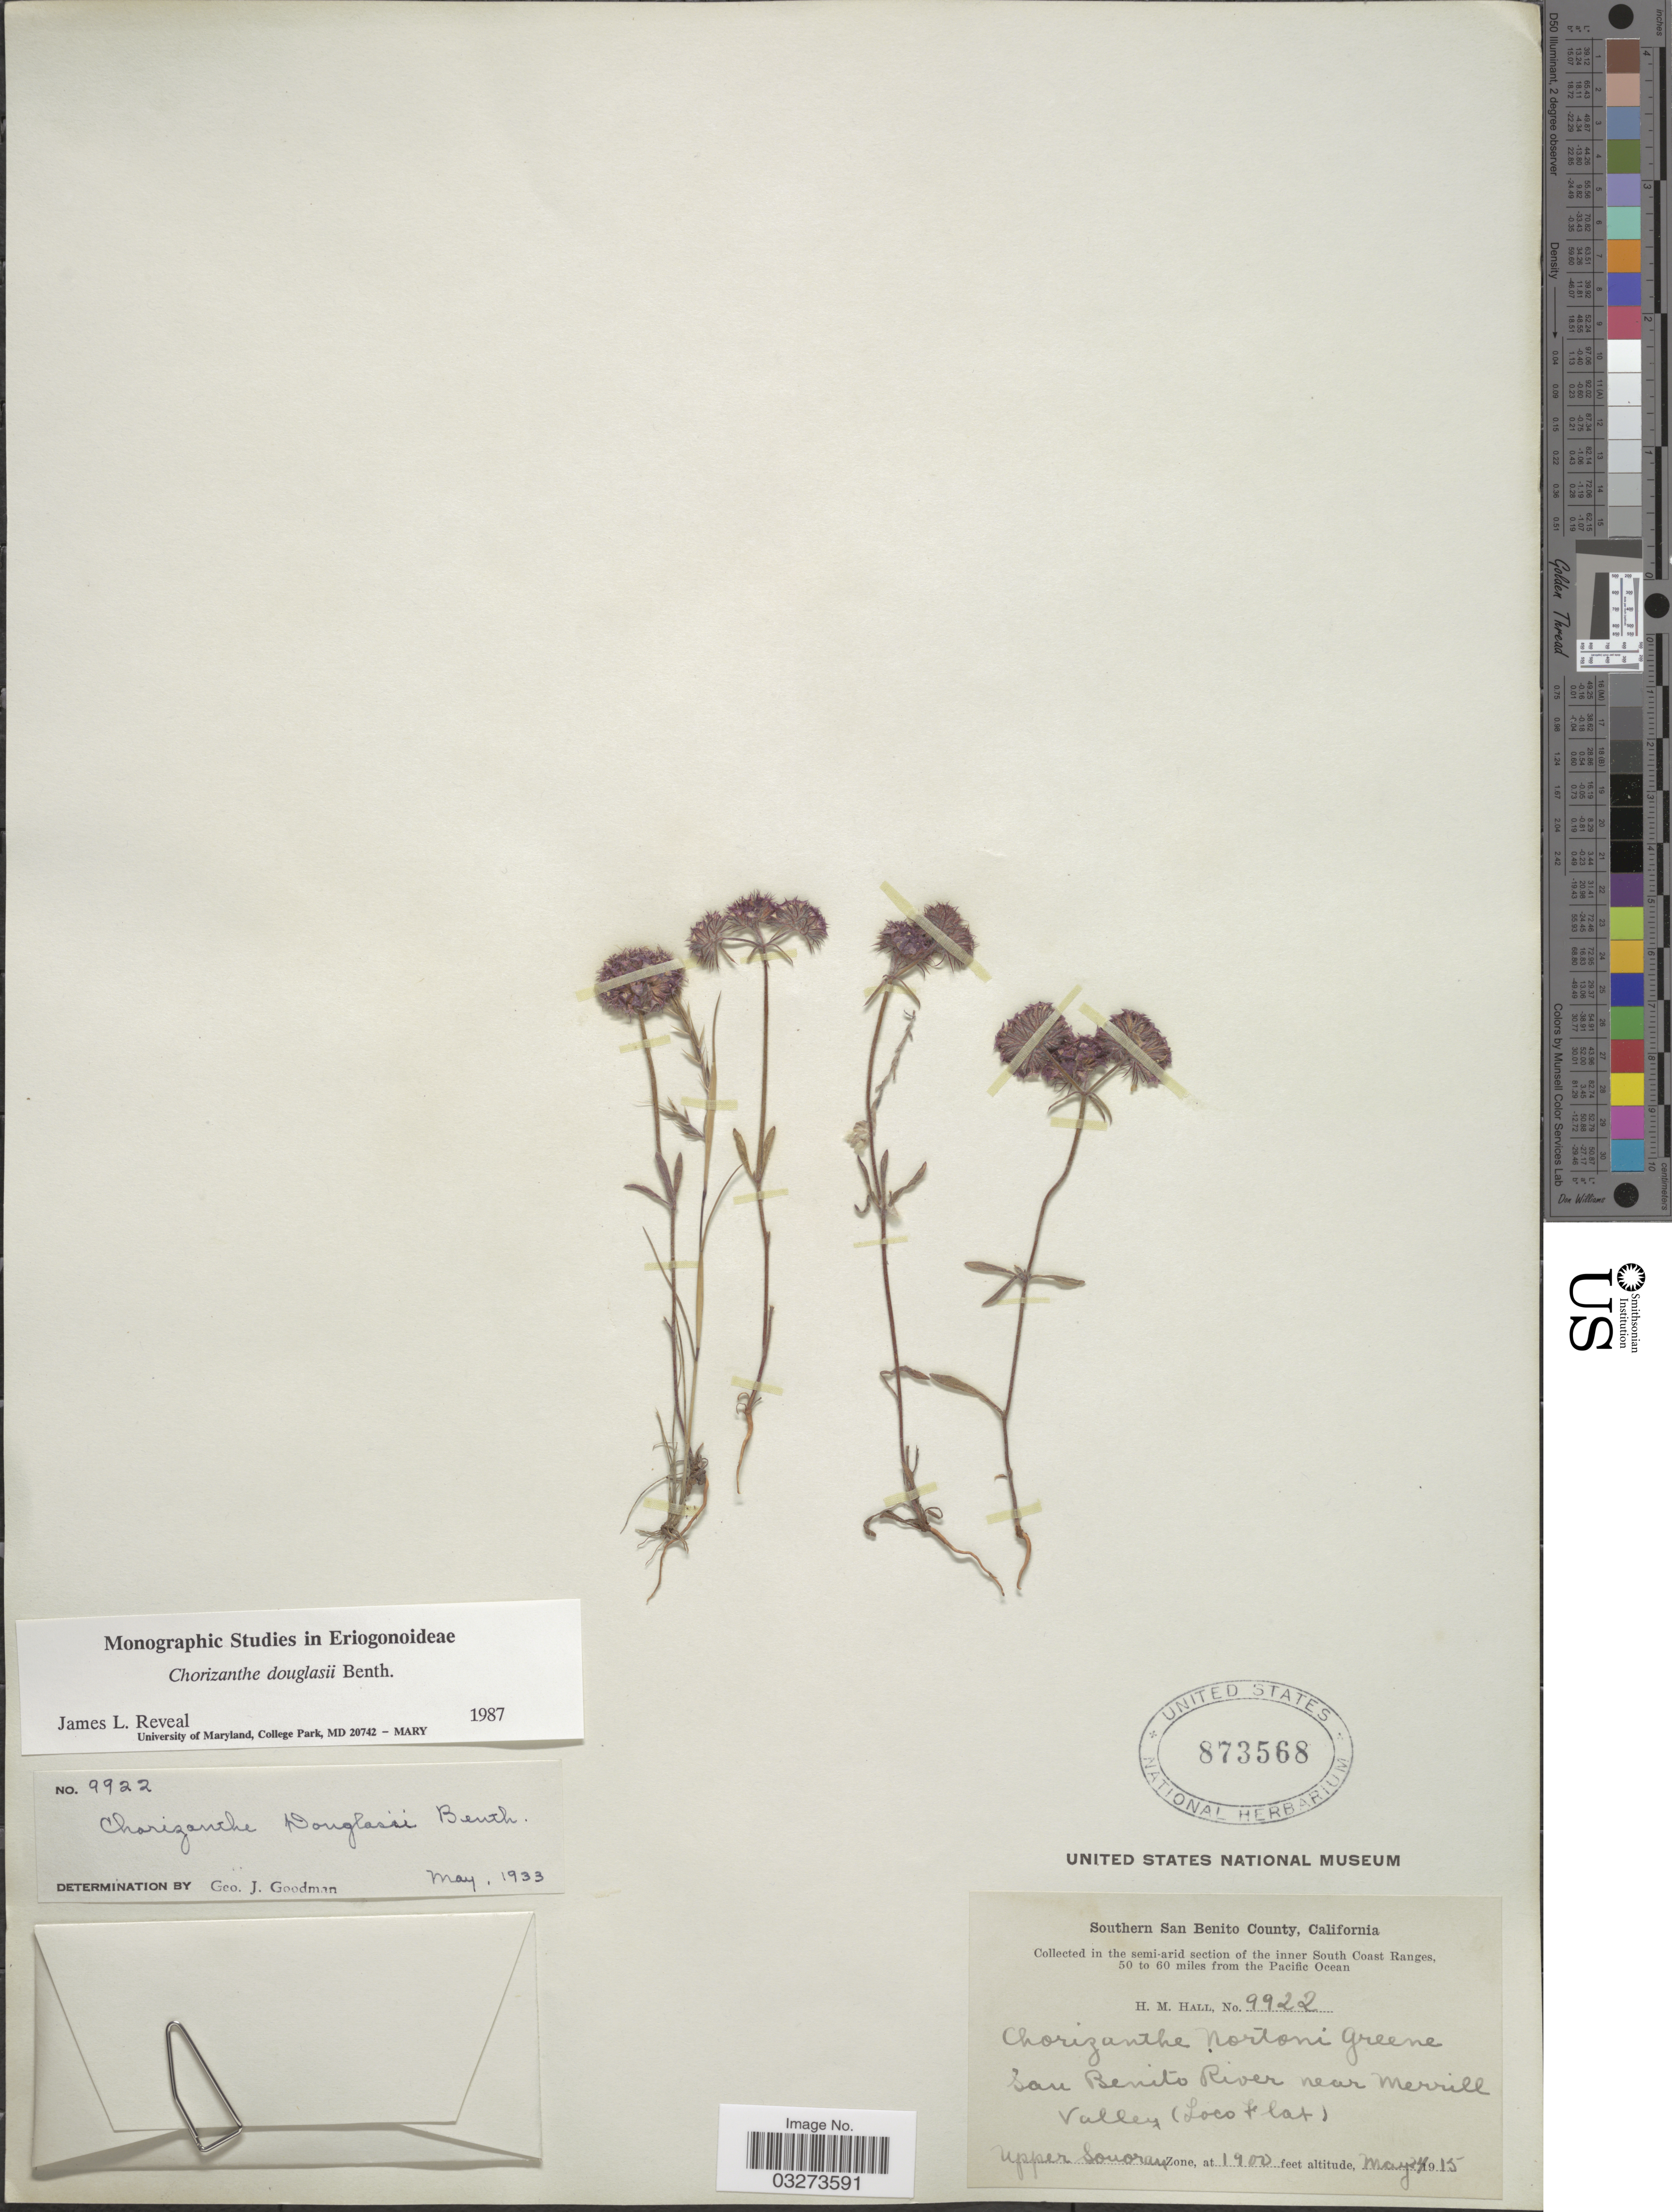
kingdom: Plantae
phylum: Tracheophyta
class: Magnoliopsida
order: Caryophyllales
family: Polygonaceae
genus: Chorizanthe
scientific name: Chorizanthe douglasii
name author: Benth.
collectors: H. M. Hall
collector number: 9922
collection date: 1915-05-24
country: United States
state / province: California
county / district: San Benito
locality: Southern San Benito County. In the semi-arid section of the inner South Coast Ranges, 50 to 60 miles from the Pacific Ocean. San Benito River near Merrill Valley (Loco & lat). Upper Sonoran Zone.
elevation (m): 579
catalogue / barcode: US 873568